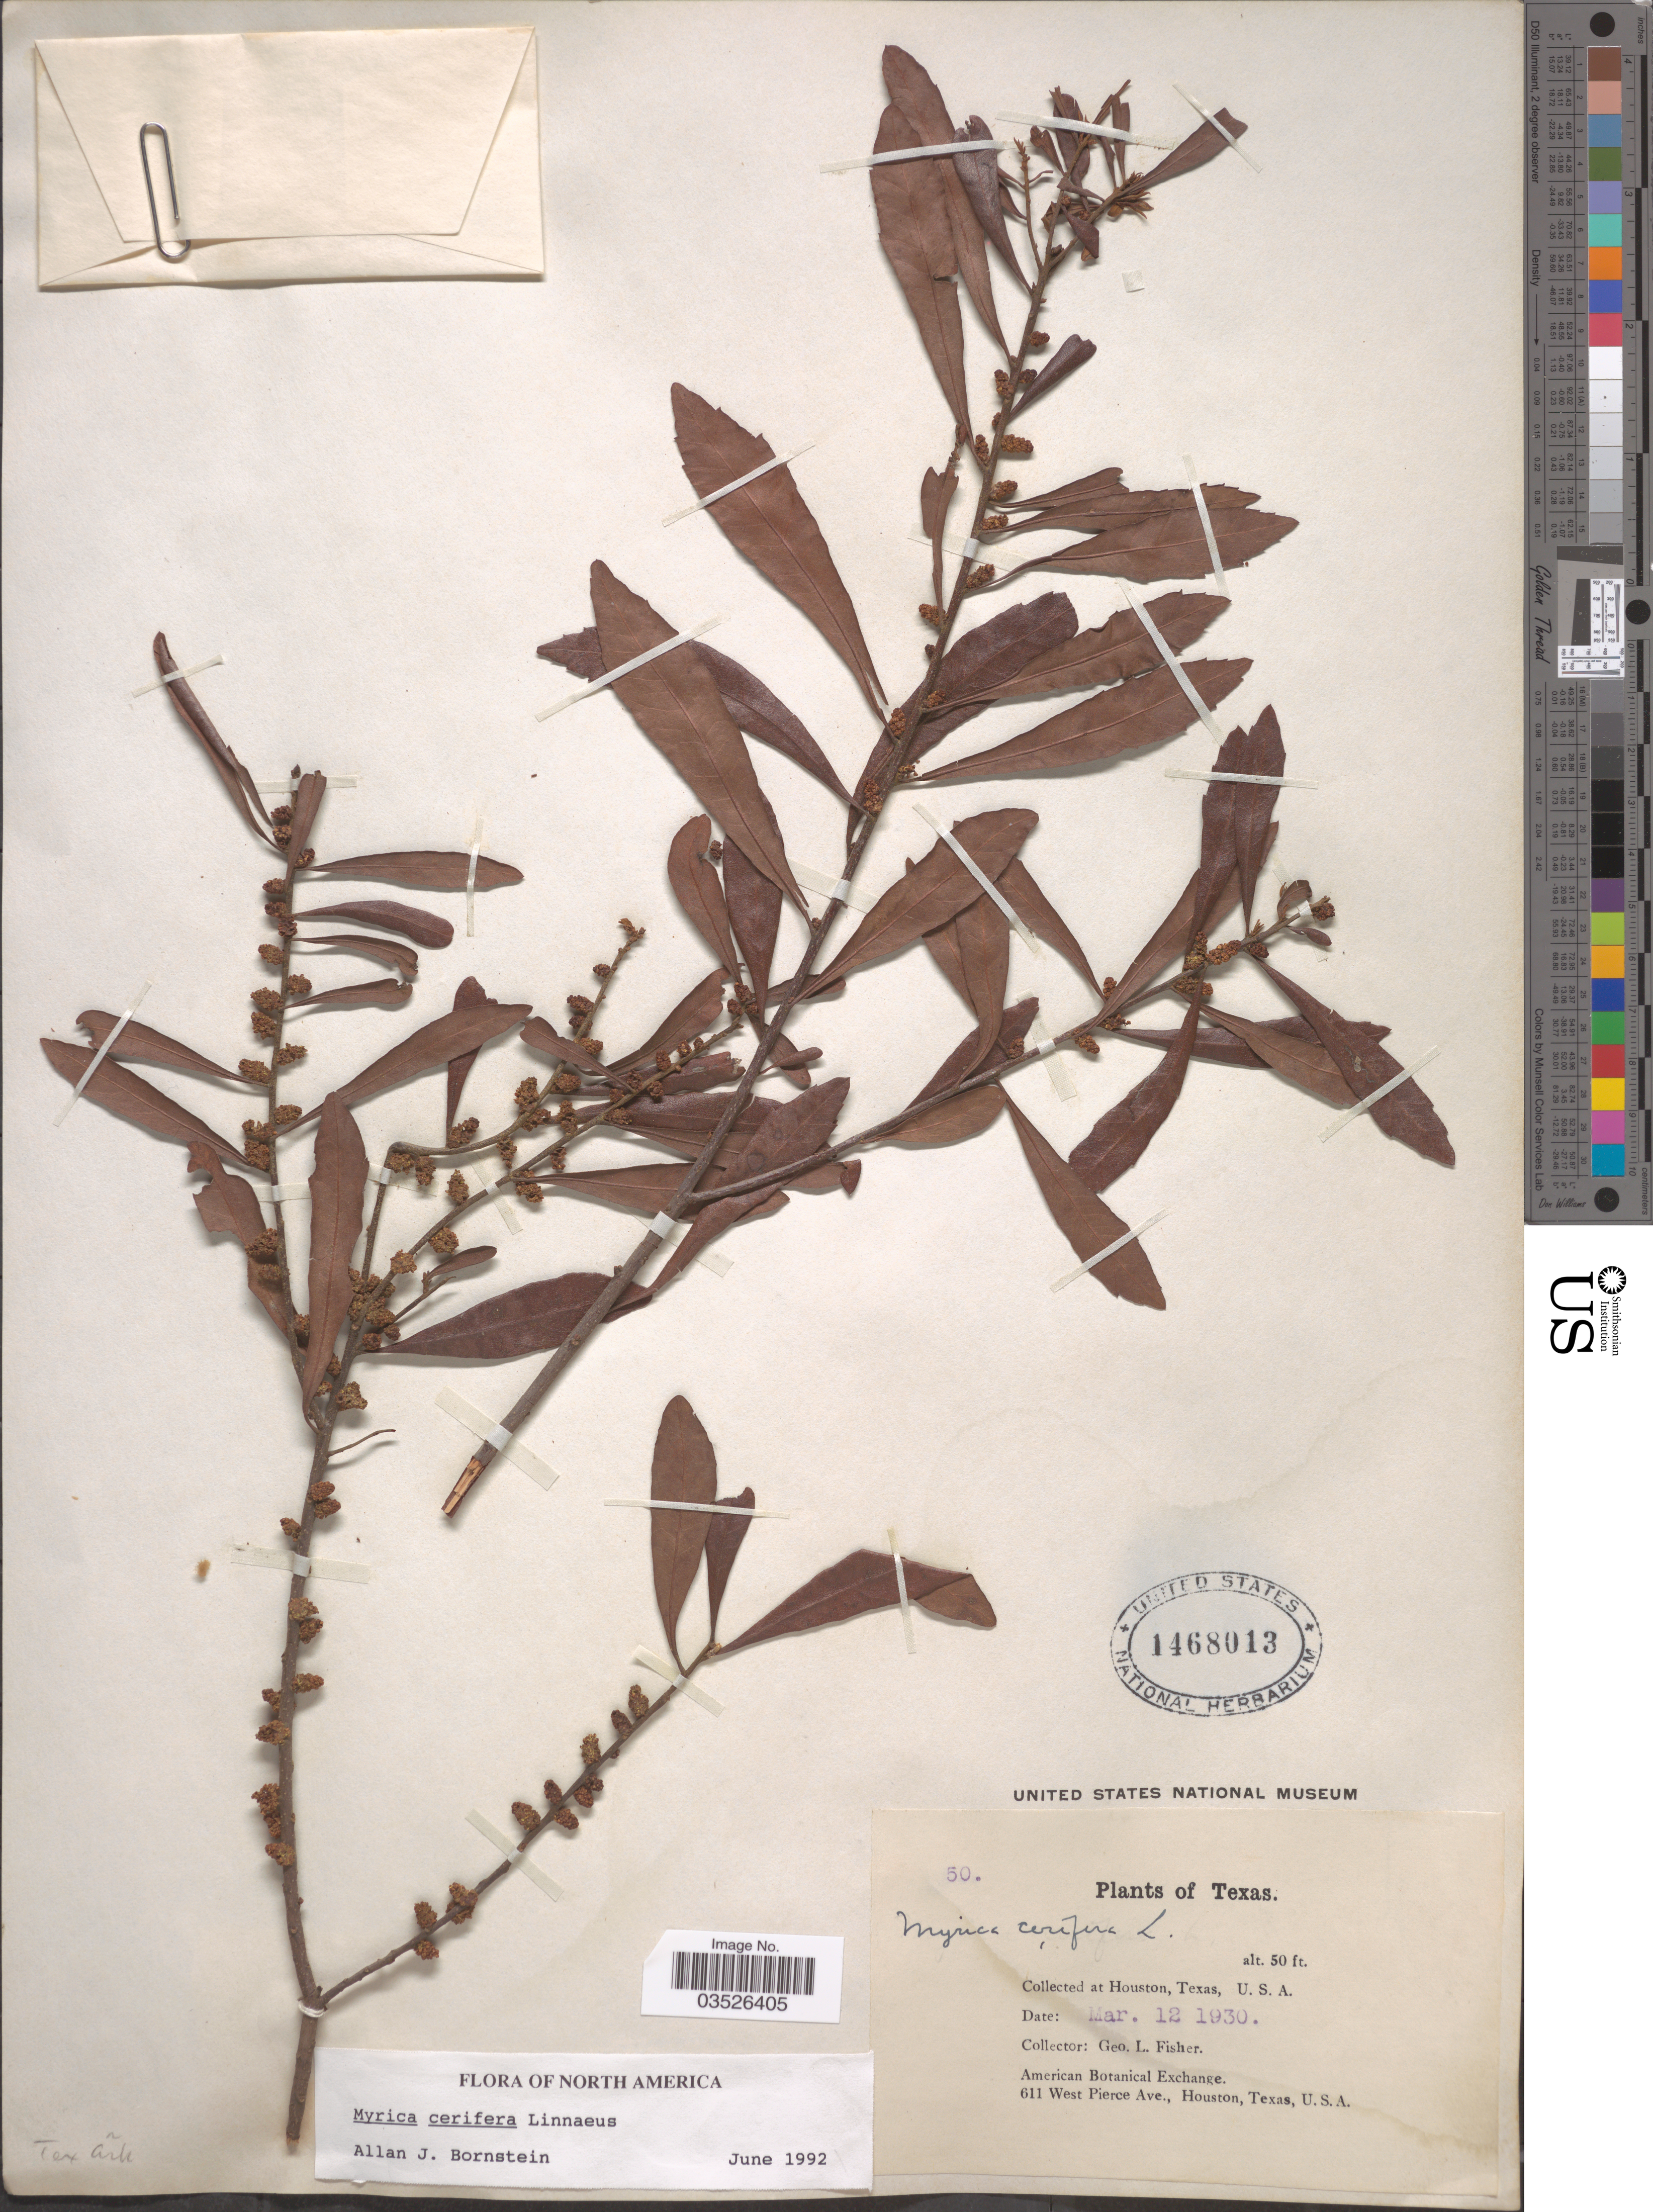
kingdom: Plantae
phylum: Tracheophyta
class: Magnoliopsida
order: Fagales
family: Myricaceae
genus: Morella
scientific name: Morella cerifera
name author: (L.) Small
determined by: Strong, M. T., (US), Smithsonian Institution - National Museum of Natural History (UNITED STATES)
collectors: G. L. Fisher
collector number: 50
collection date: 1930-03-12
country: United States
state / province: Texas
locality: At Houston.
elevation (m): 15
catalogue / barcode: US 1468013